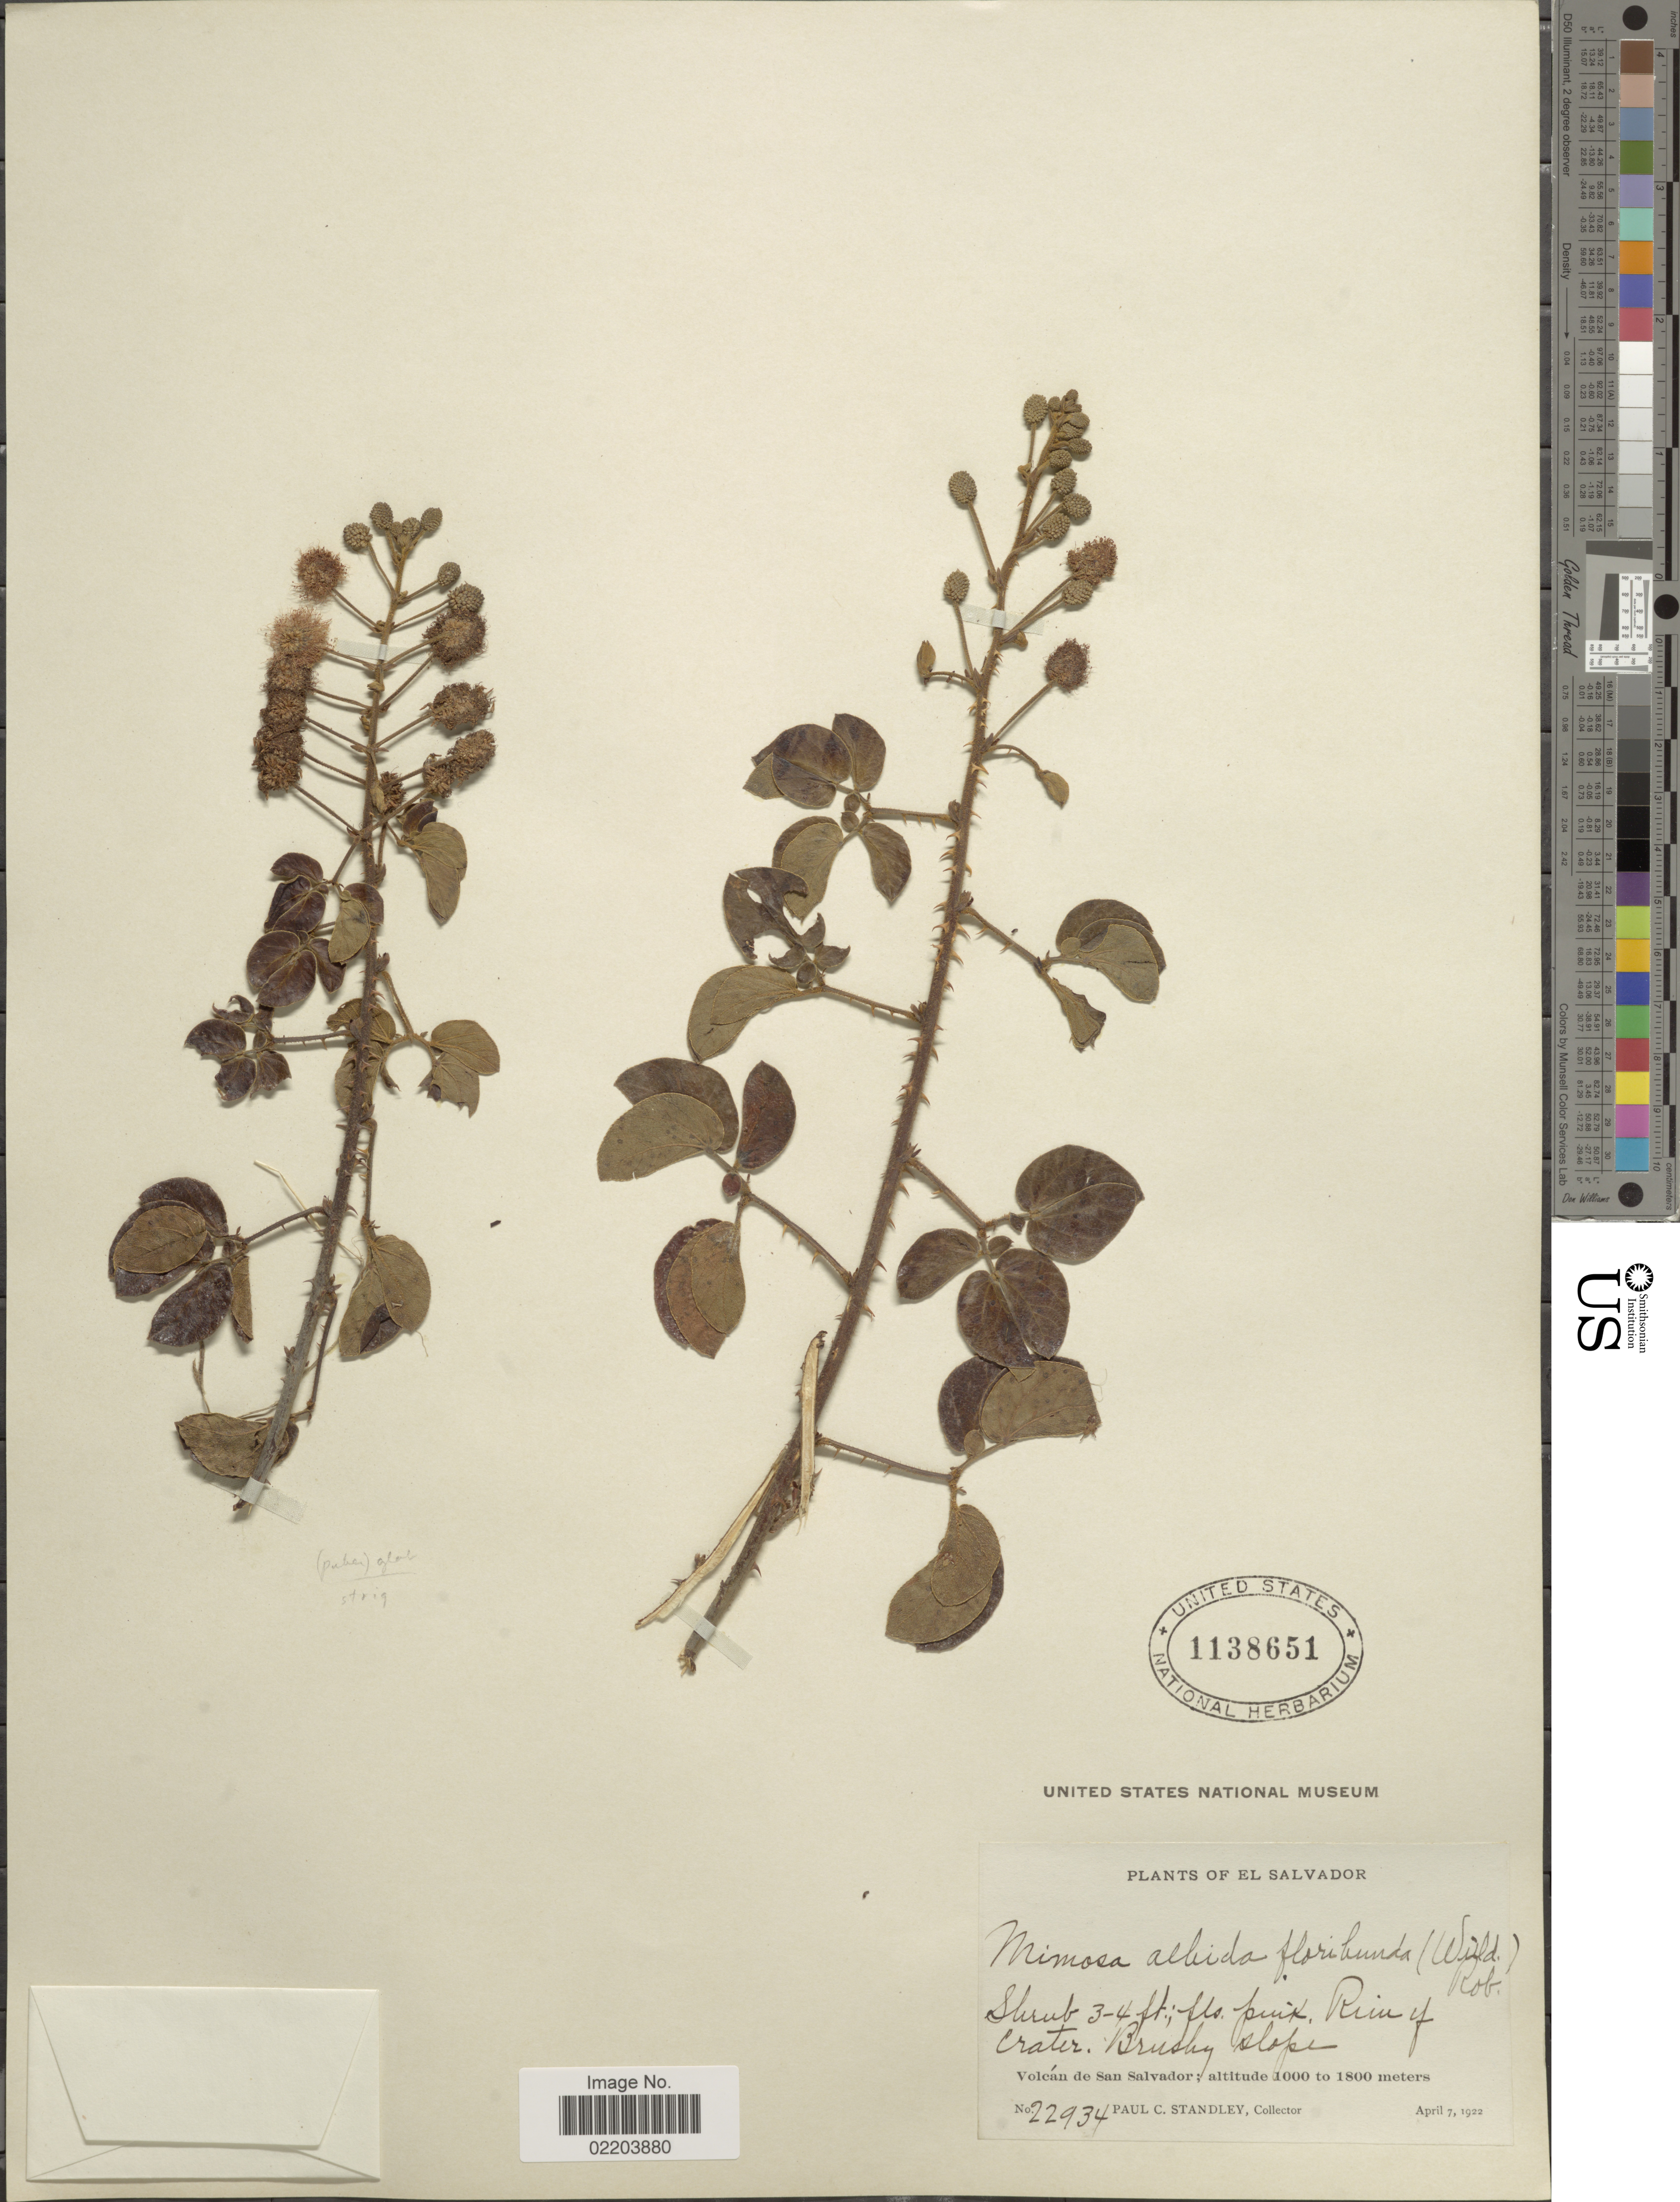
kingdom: Plantae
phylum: Tracheophyta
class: Magnoliopsida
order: Fabales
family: Fabaceae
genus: Mimosa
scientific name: Mimosa albida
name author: Humb. & Bonpl. ex Willd.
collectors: P. C. Standley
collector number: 22934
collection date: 1922-07-07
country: El Salvador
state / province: San Salvador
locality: Rim of crater. Brushy slope, Volcán de San Salvador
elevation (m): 1000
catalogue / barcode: US 1138651